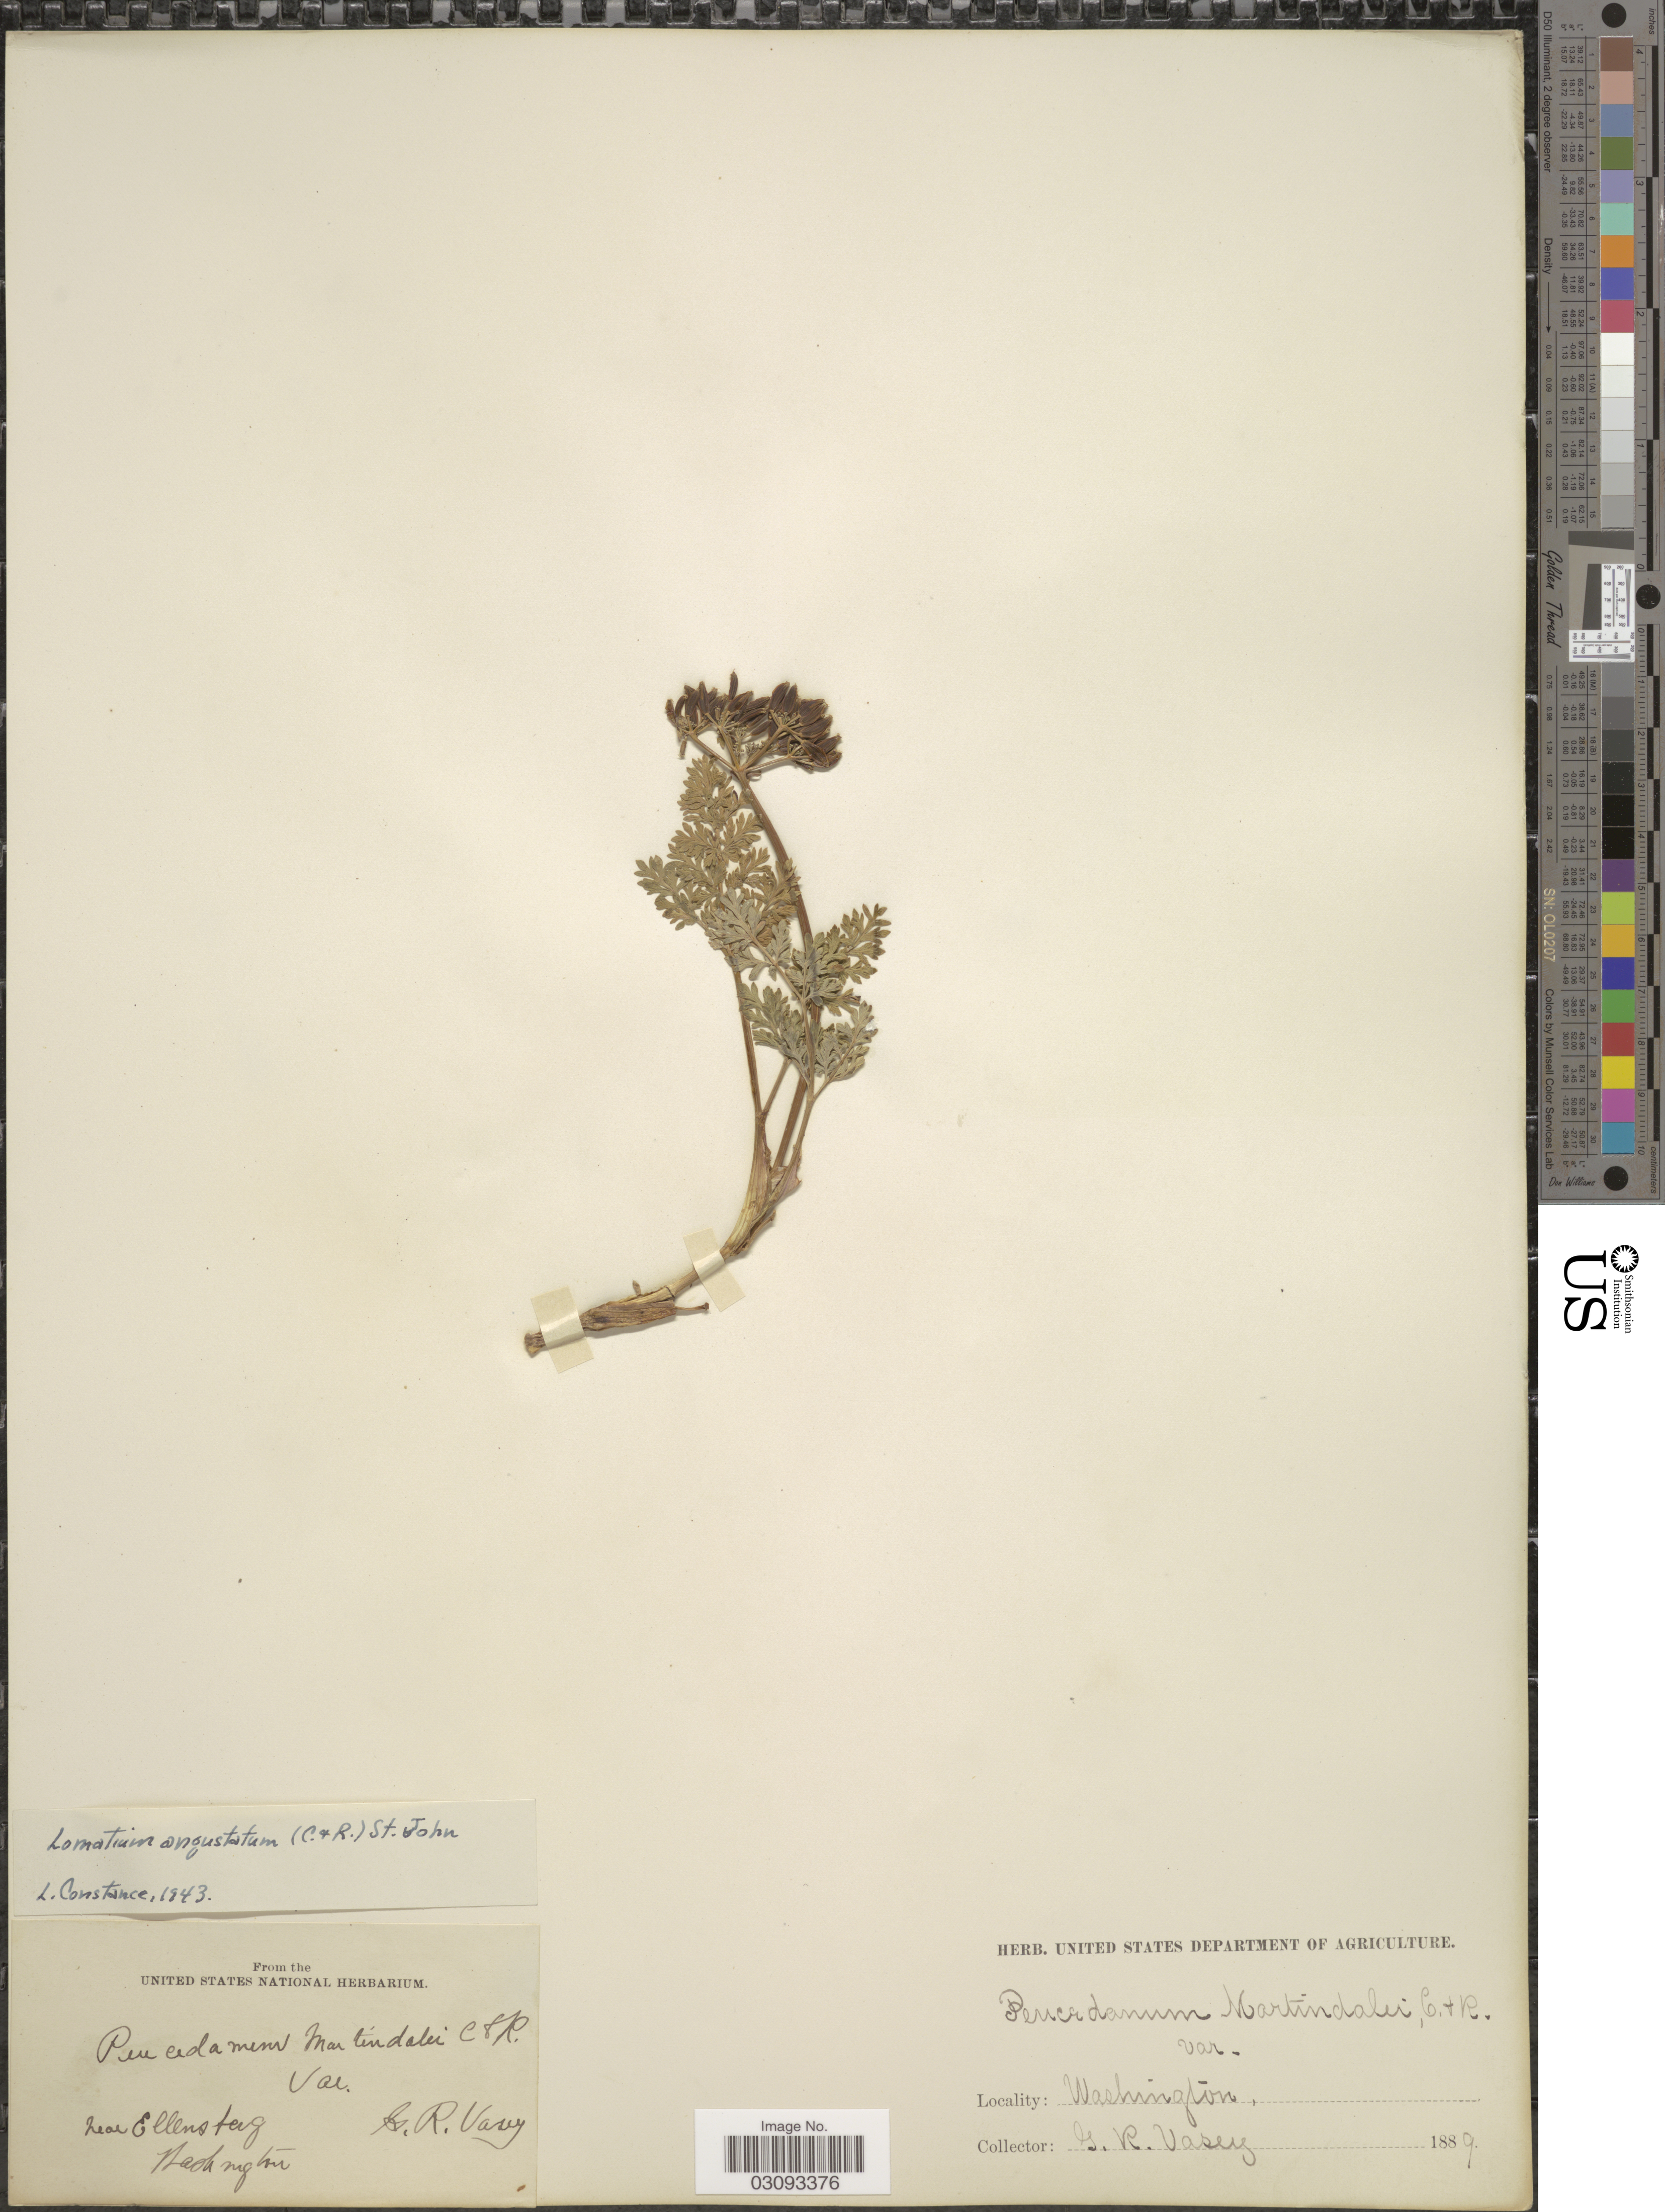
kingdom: Plantae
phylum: Tracheophyta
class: Magnoliopsida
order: Apiales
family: Apiaceae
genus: Lomatium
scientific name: Lomatium angustatum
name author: (J.M. Coult. & Rose) H. St. John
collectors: G. R. Vasey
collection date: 1889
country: United States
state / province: Washington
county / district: Kittitas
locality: Near Ellensburg.